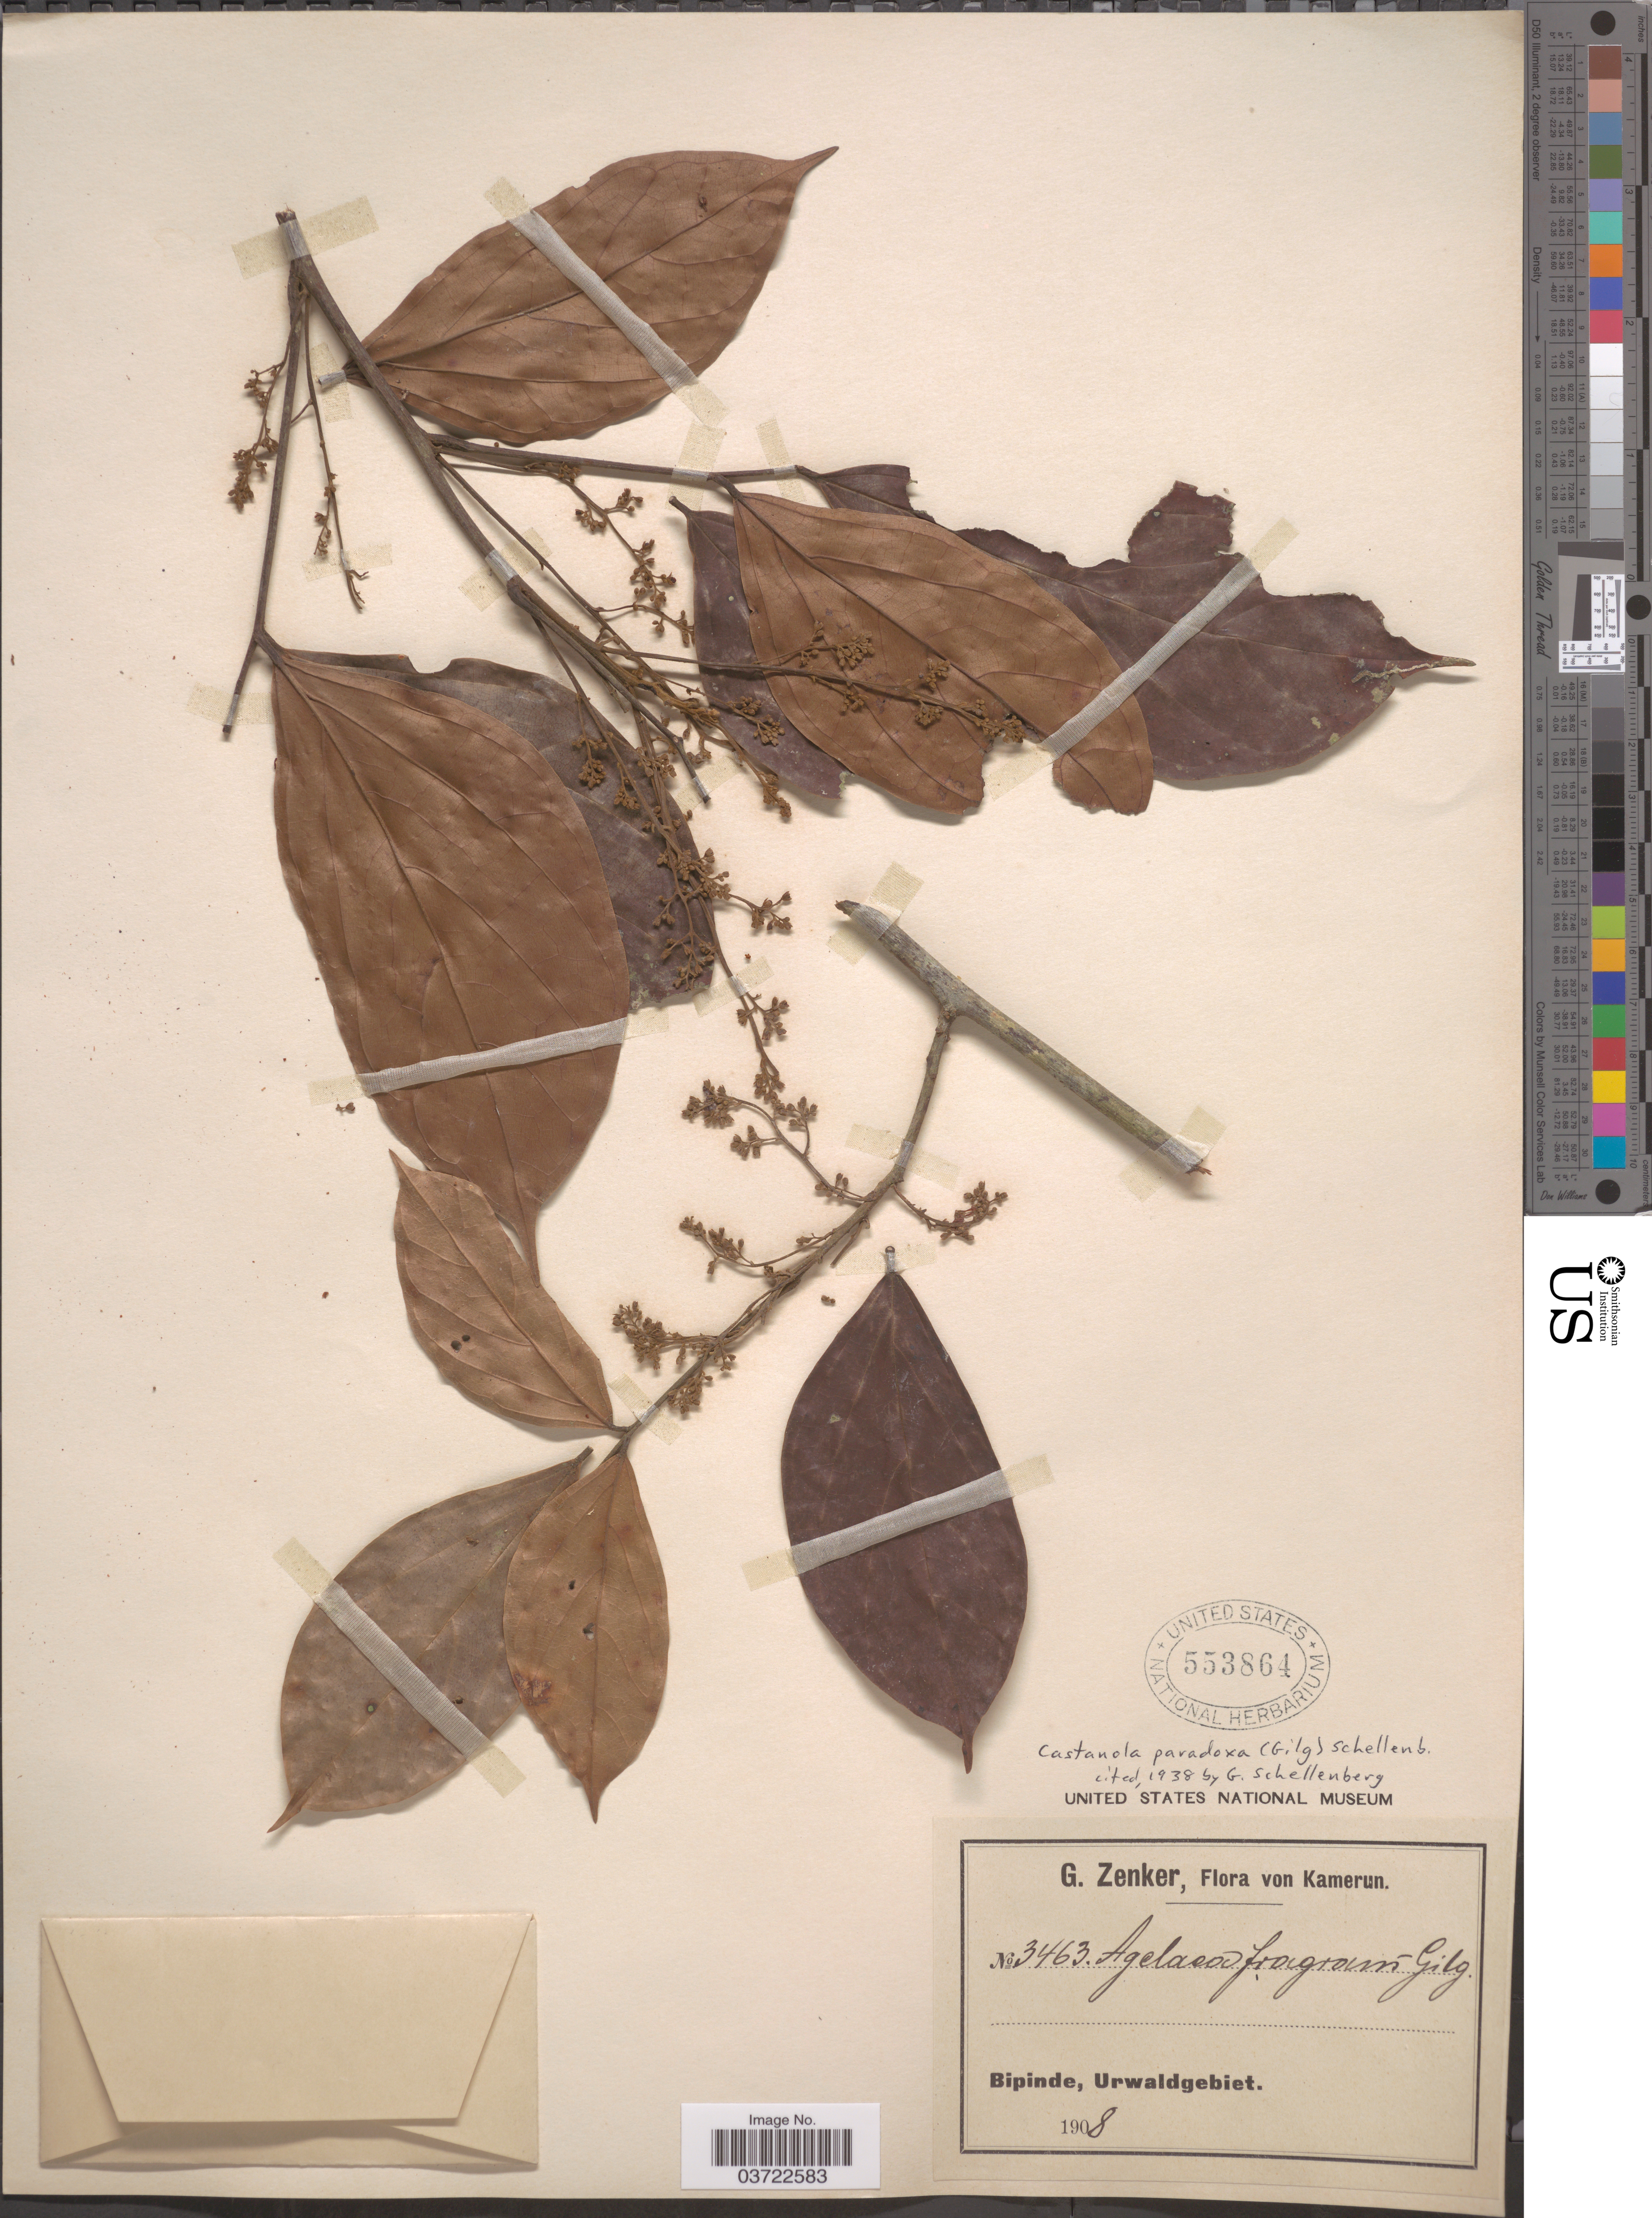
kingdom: Plantae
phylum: Tracheophyta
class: Magnoliopsida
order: Oxalidales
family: Connaraceae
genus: Agelaea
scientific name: Agelaea paradoxa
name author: Gilg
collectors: G. A. Zenker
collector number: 3463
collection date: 1908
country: Cameroon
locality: Kamerun. Bipinde, Urwaldgebiet.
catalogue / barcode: US 553864